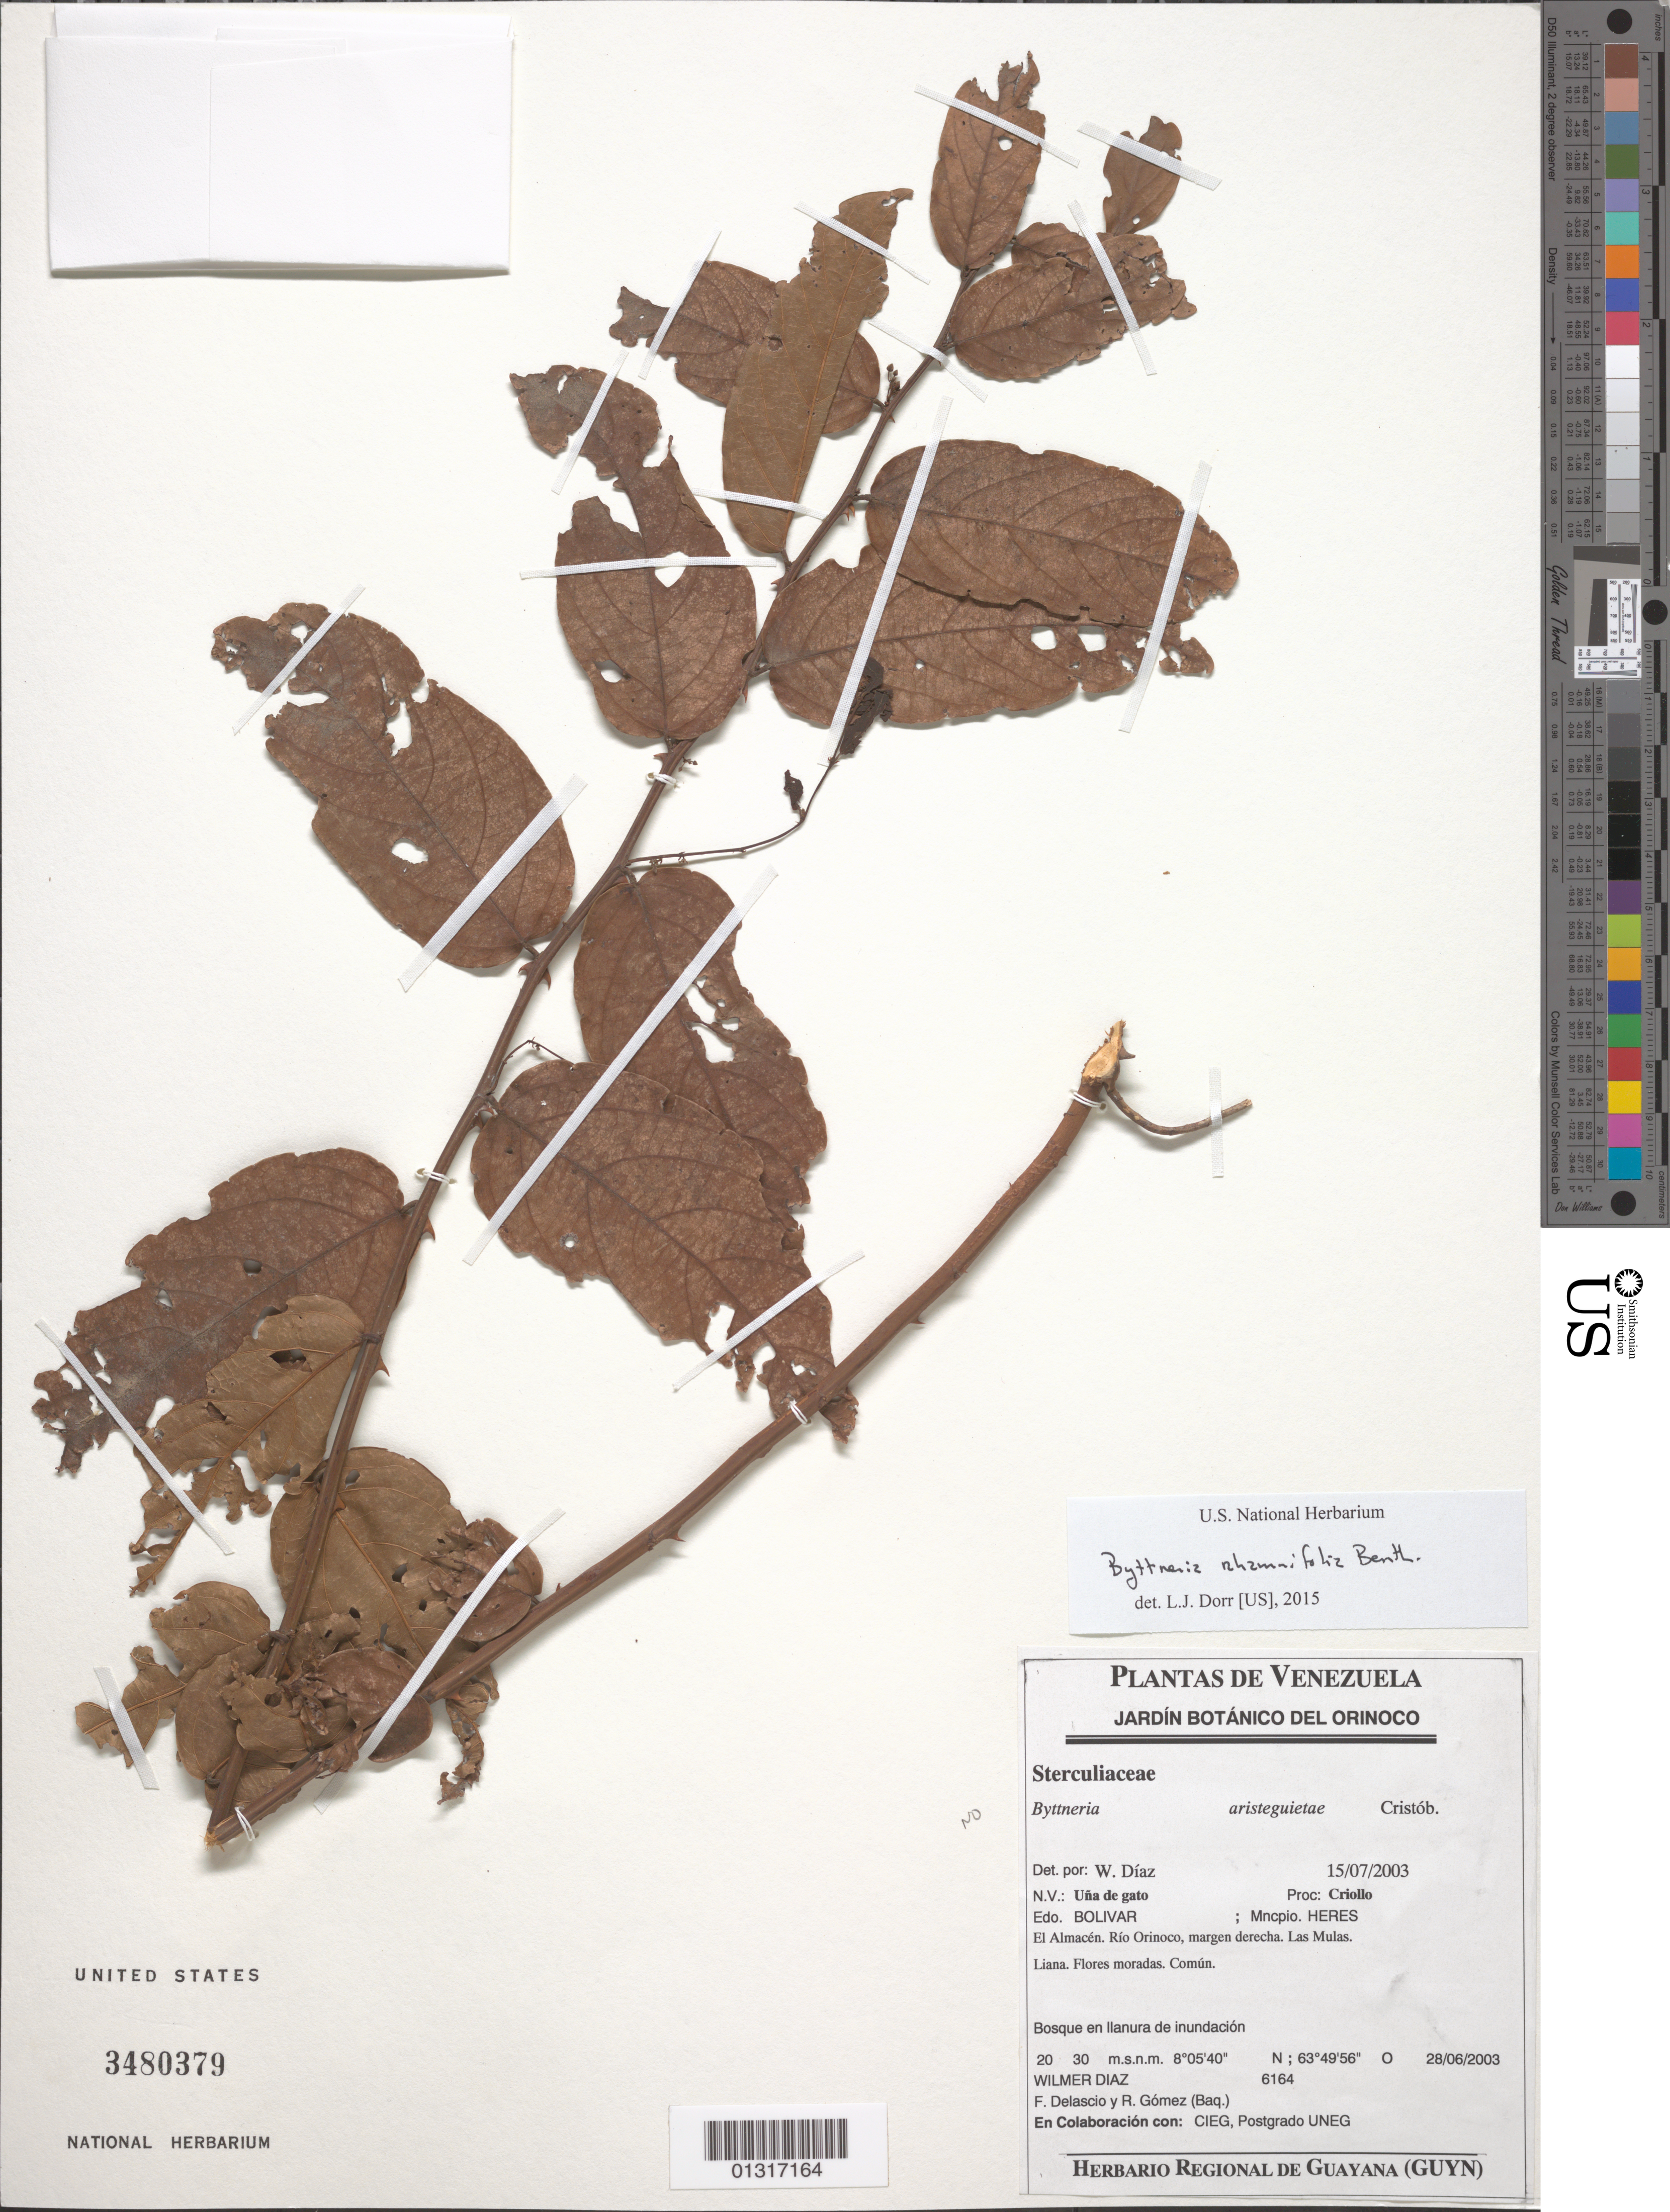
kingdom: Plantae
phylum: Tracheophyta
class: Magnoliopsida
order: Malvales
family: Malvaceae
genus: Byttneria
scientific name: Byttneria rhamnifolia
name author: Benth.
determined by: Dorr, L. J., (BOT), Smithsonian Institution - National Museum of Natural History (UNITED STATES)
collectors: F. Delascio C. & R. Gómez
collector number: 6164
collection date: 2003-06-28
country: Venezuela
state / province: Bolívar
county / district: Heres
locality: El Almacen, Rio Orinoco, Las Mulas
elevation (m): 20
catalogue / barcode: US 3480379